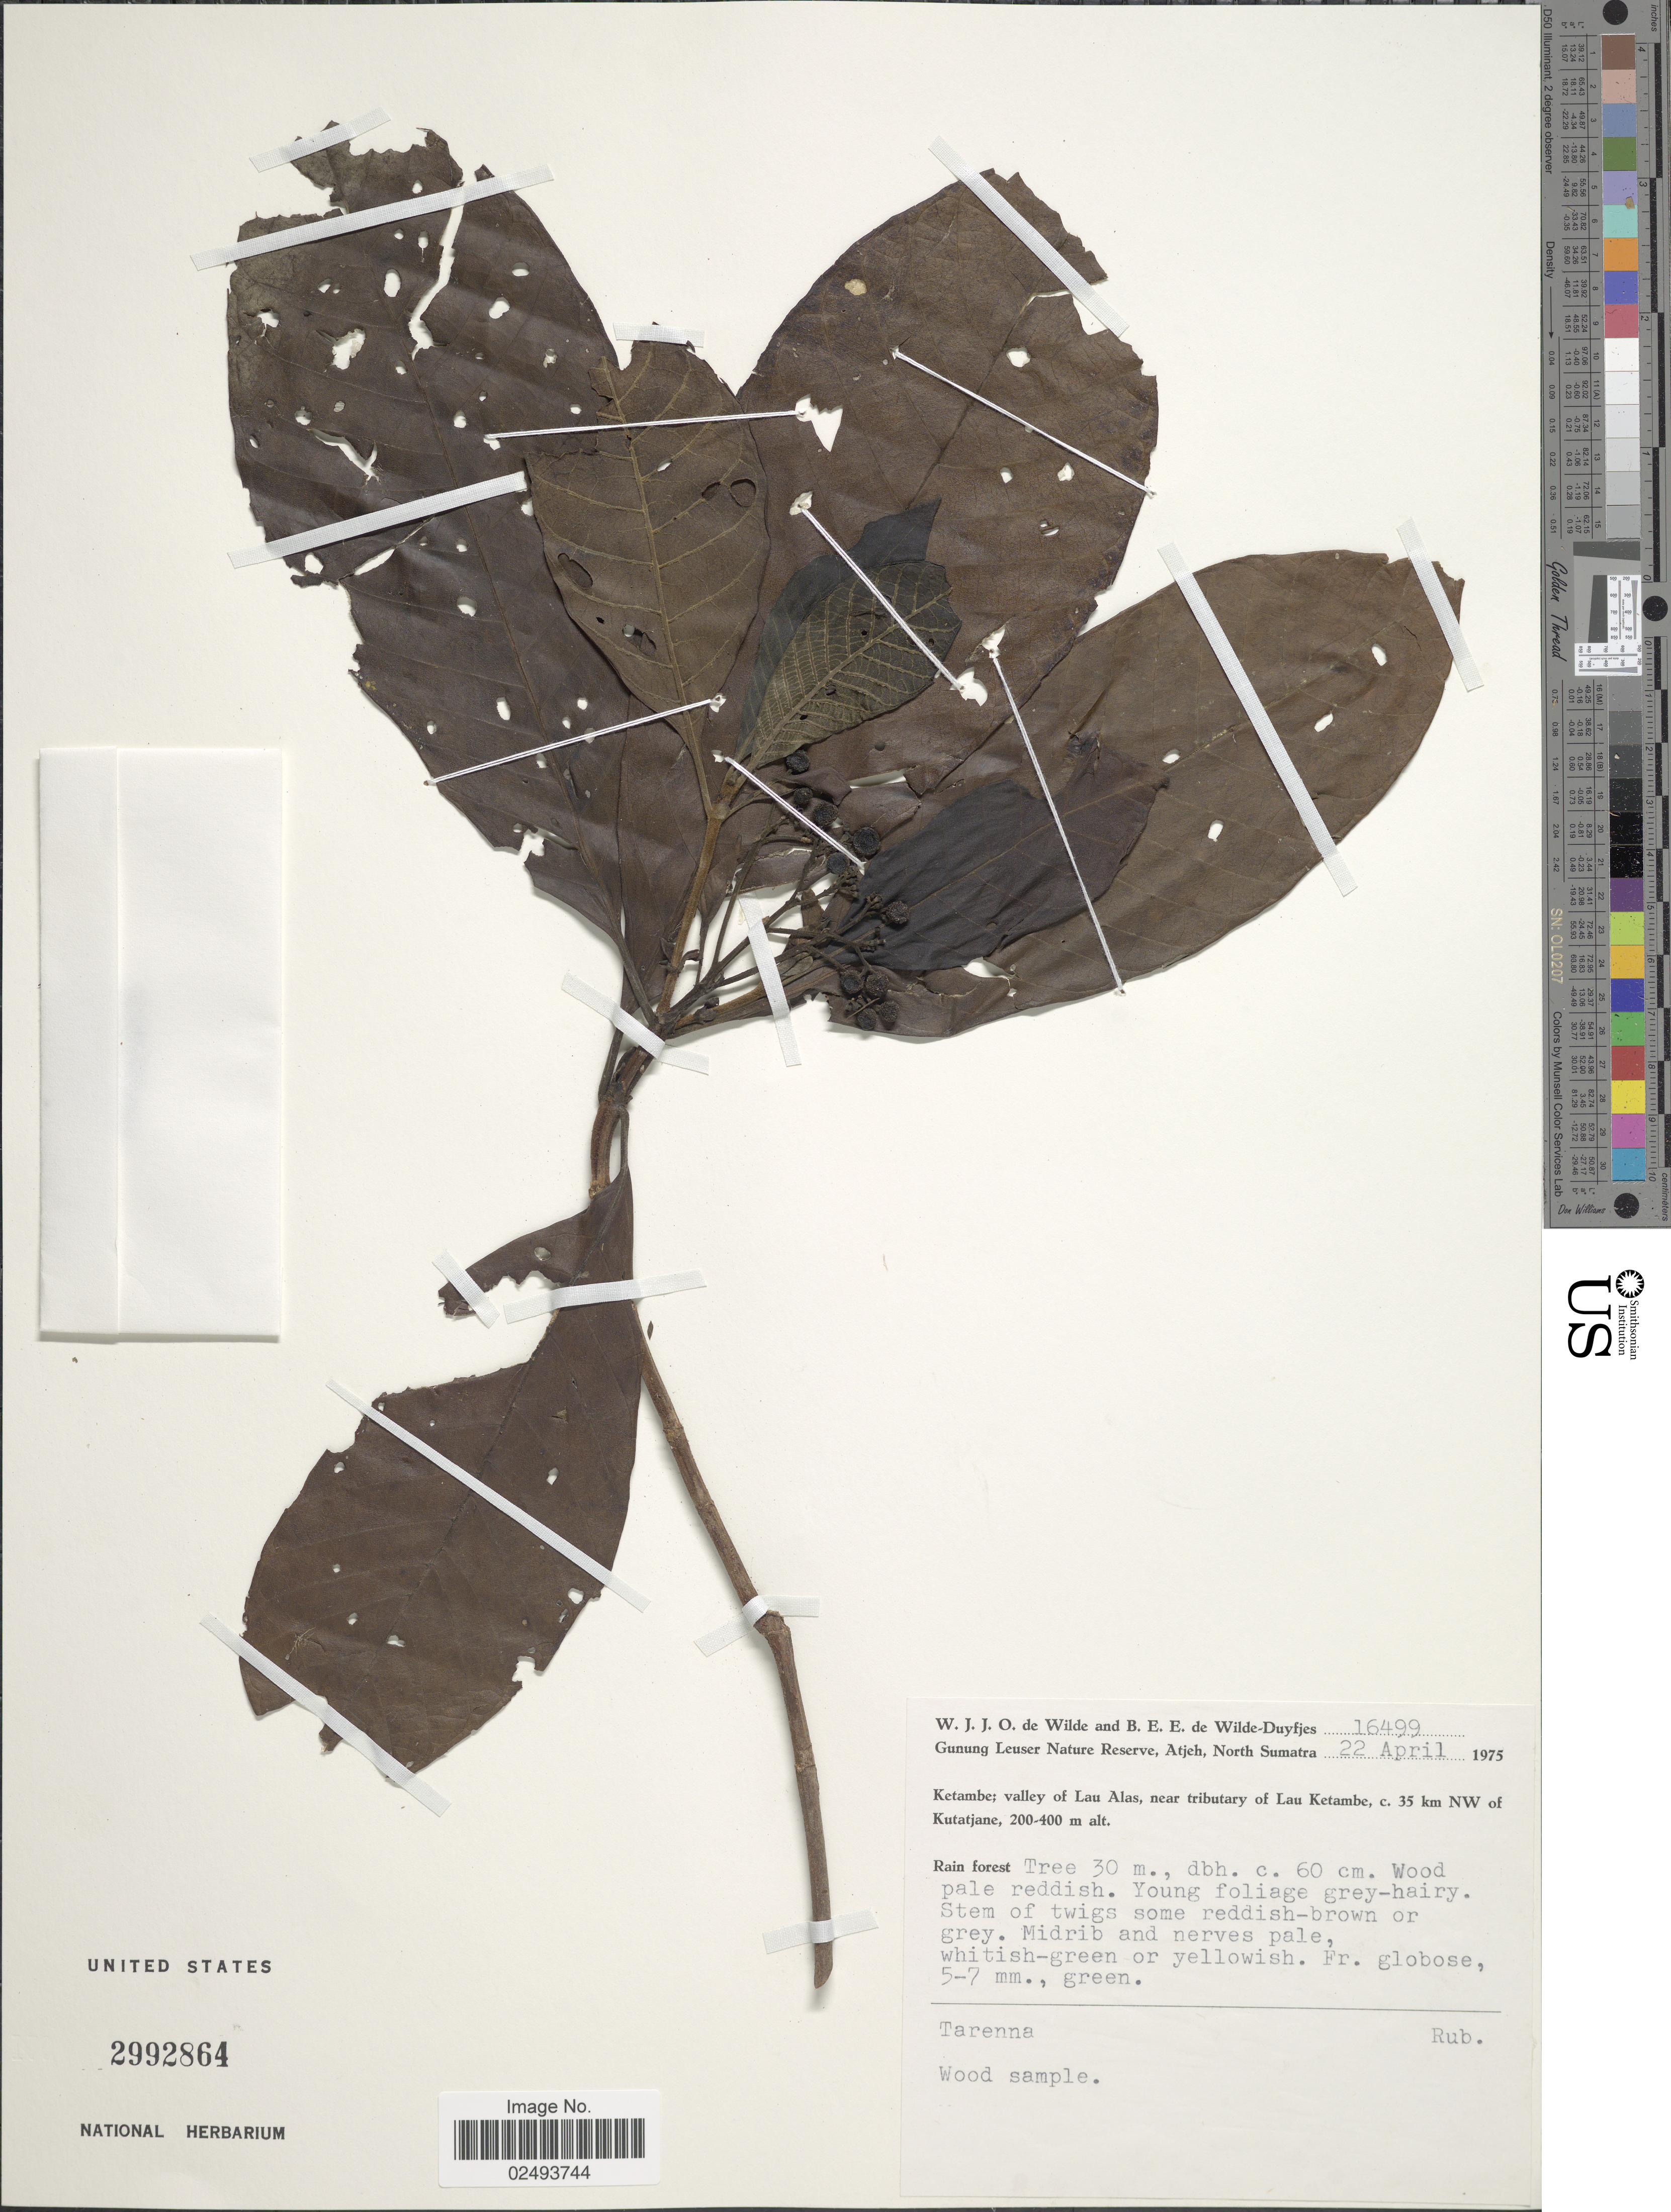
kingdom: Plantae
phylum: Tracheophyta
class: Magnoliopsida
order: Gentianales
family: Rubiaceae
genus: Tarenna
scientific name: Tarenna sp.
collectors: W. J. de Wilde & B. E. de Wilde-Duyfjes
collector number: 16499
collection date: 1975-04-22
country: Indonesia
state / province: Sumatra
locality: Gunung Leuser Nature Reserve, Atjeh, North Sumatra, Ketambe, valley of Lau Alas, near tributary of Lau Ketambe, 35 km NW of Kutatjane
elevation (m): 200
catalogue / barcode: US 2992864